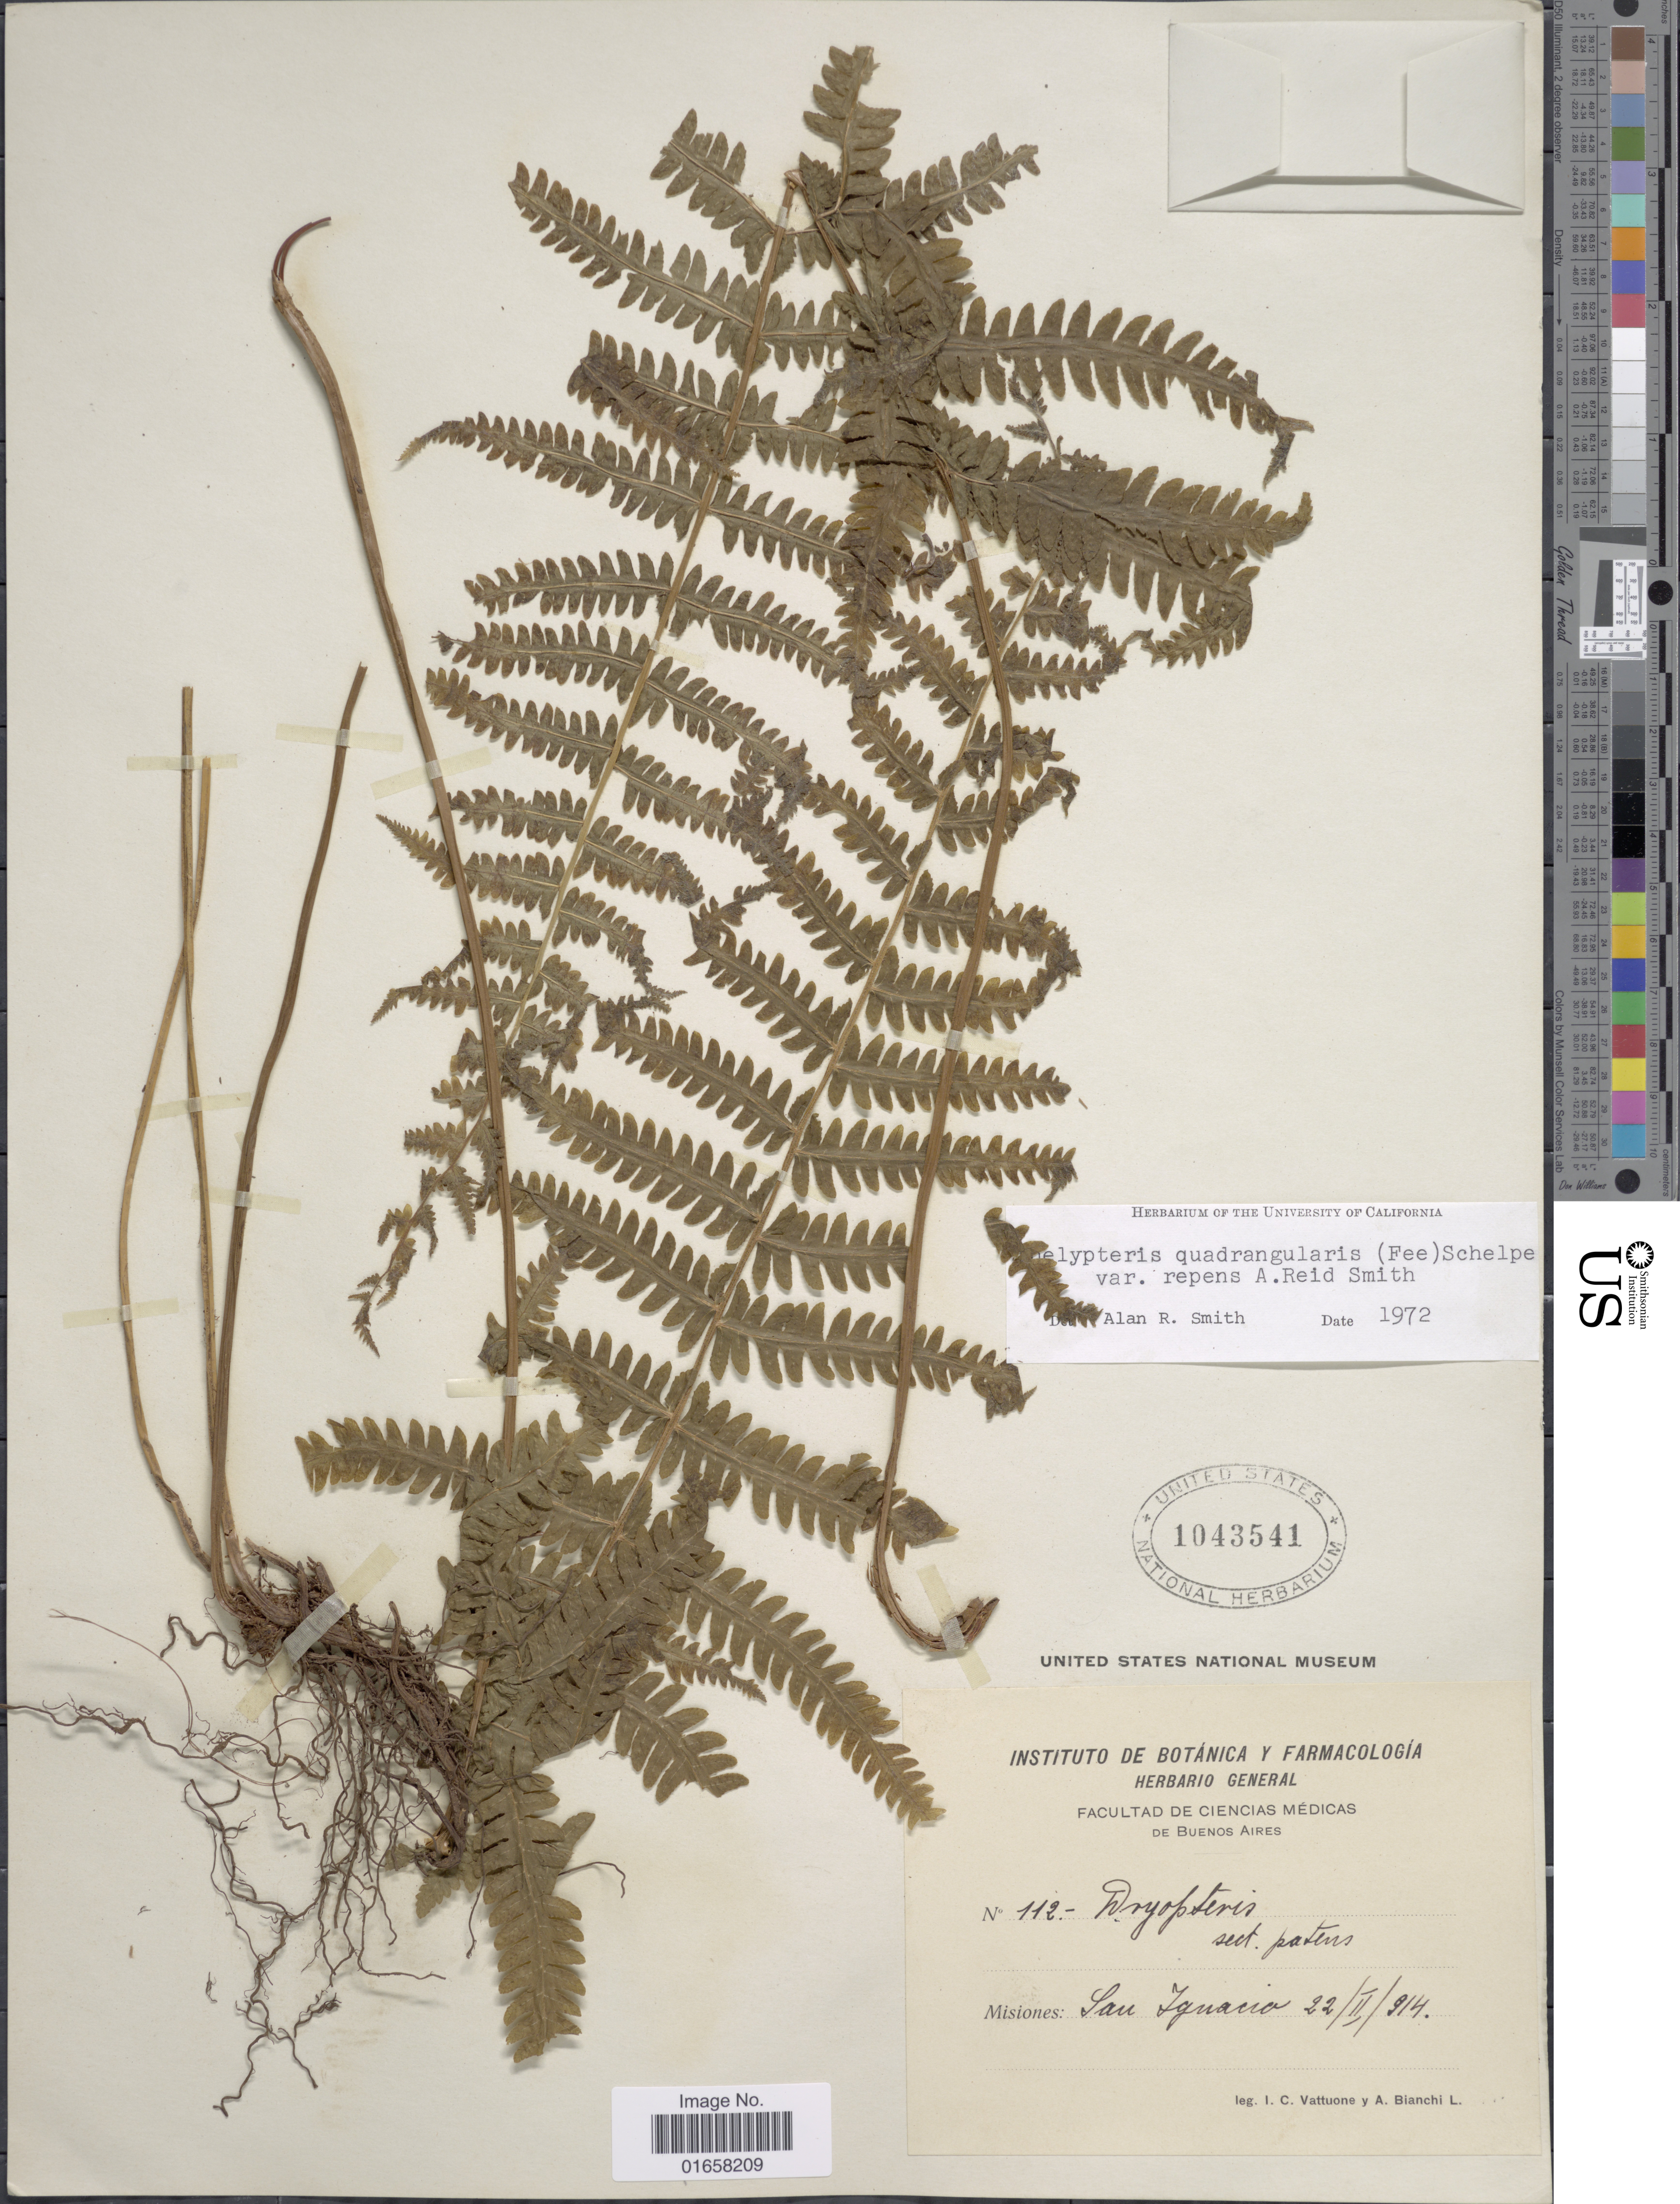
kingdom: Plantae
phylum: Tracheophyta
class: Polypodiopsida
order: Polypodiales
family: Thelypteridaceae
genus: Christella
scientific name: Christella hispidula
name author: (Decne.) Holttum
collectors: I. Vattuone & L. Bianchi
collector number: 112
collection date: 1914-02-22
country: Argentina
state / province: Misiones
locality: Misiones: San Ignacio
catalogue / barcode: US 1043541